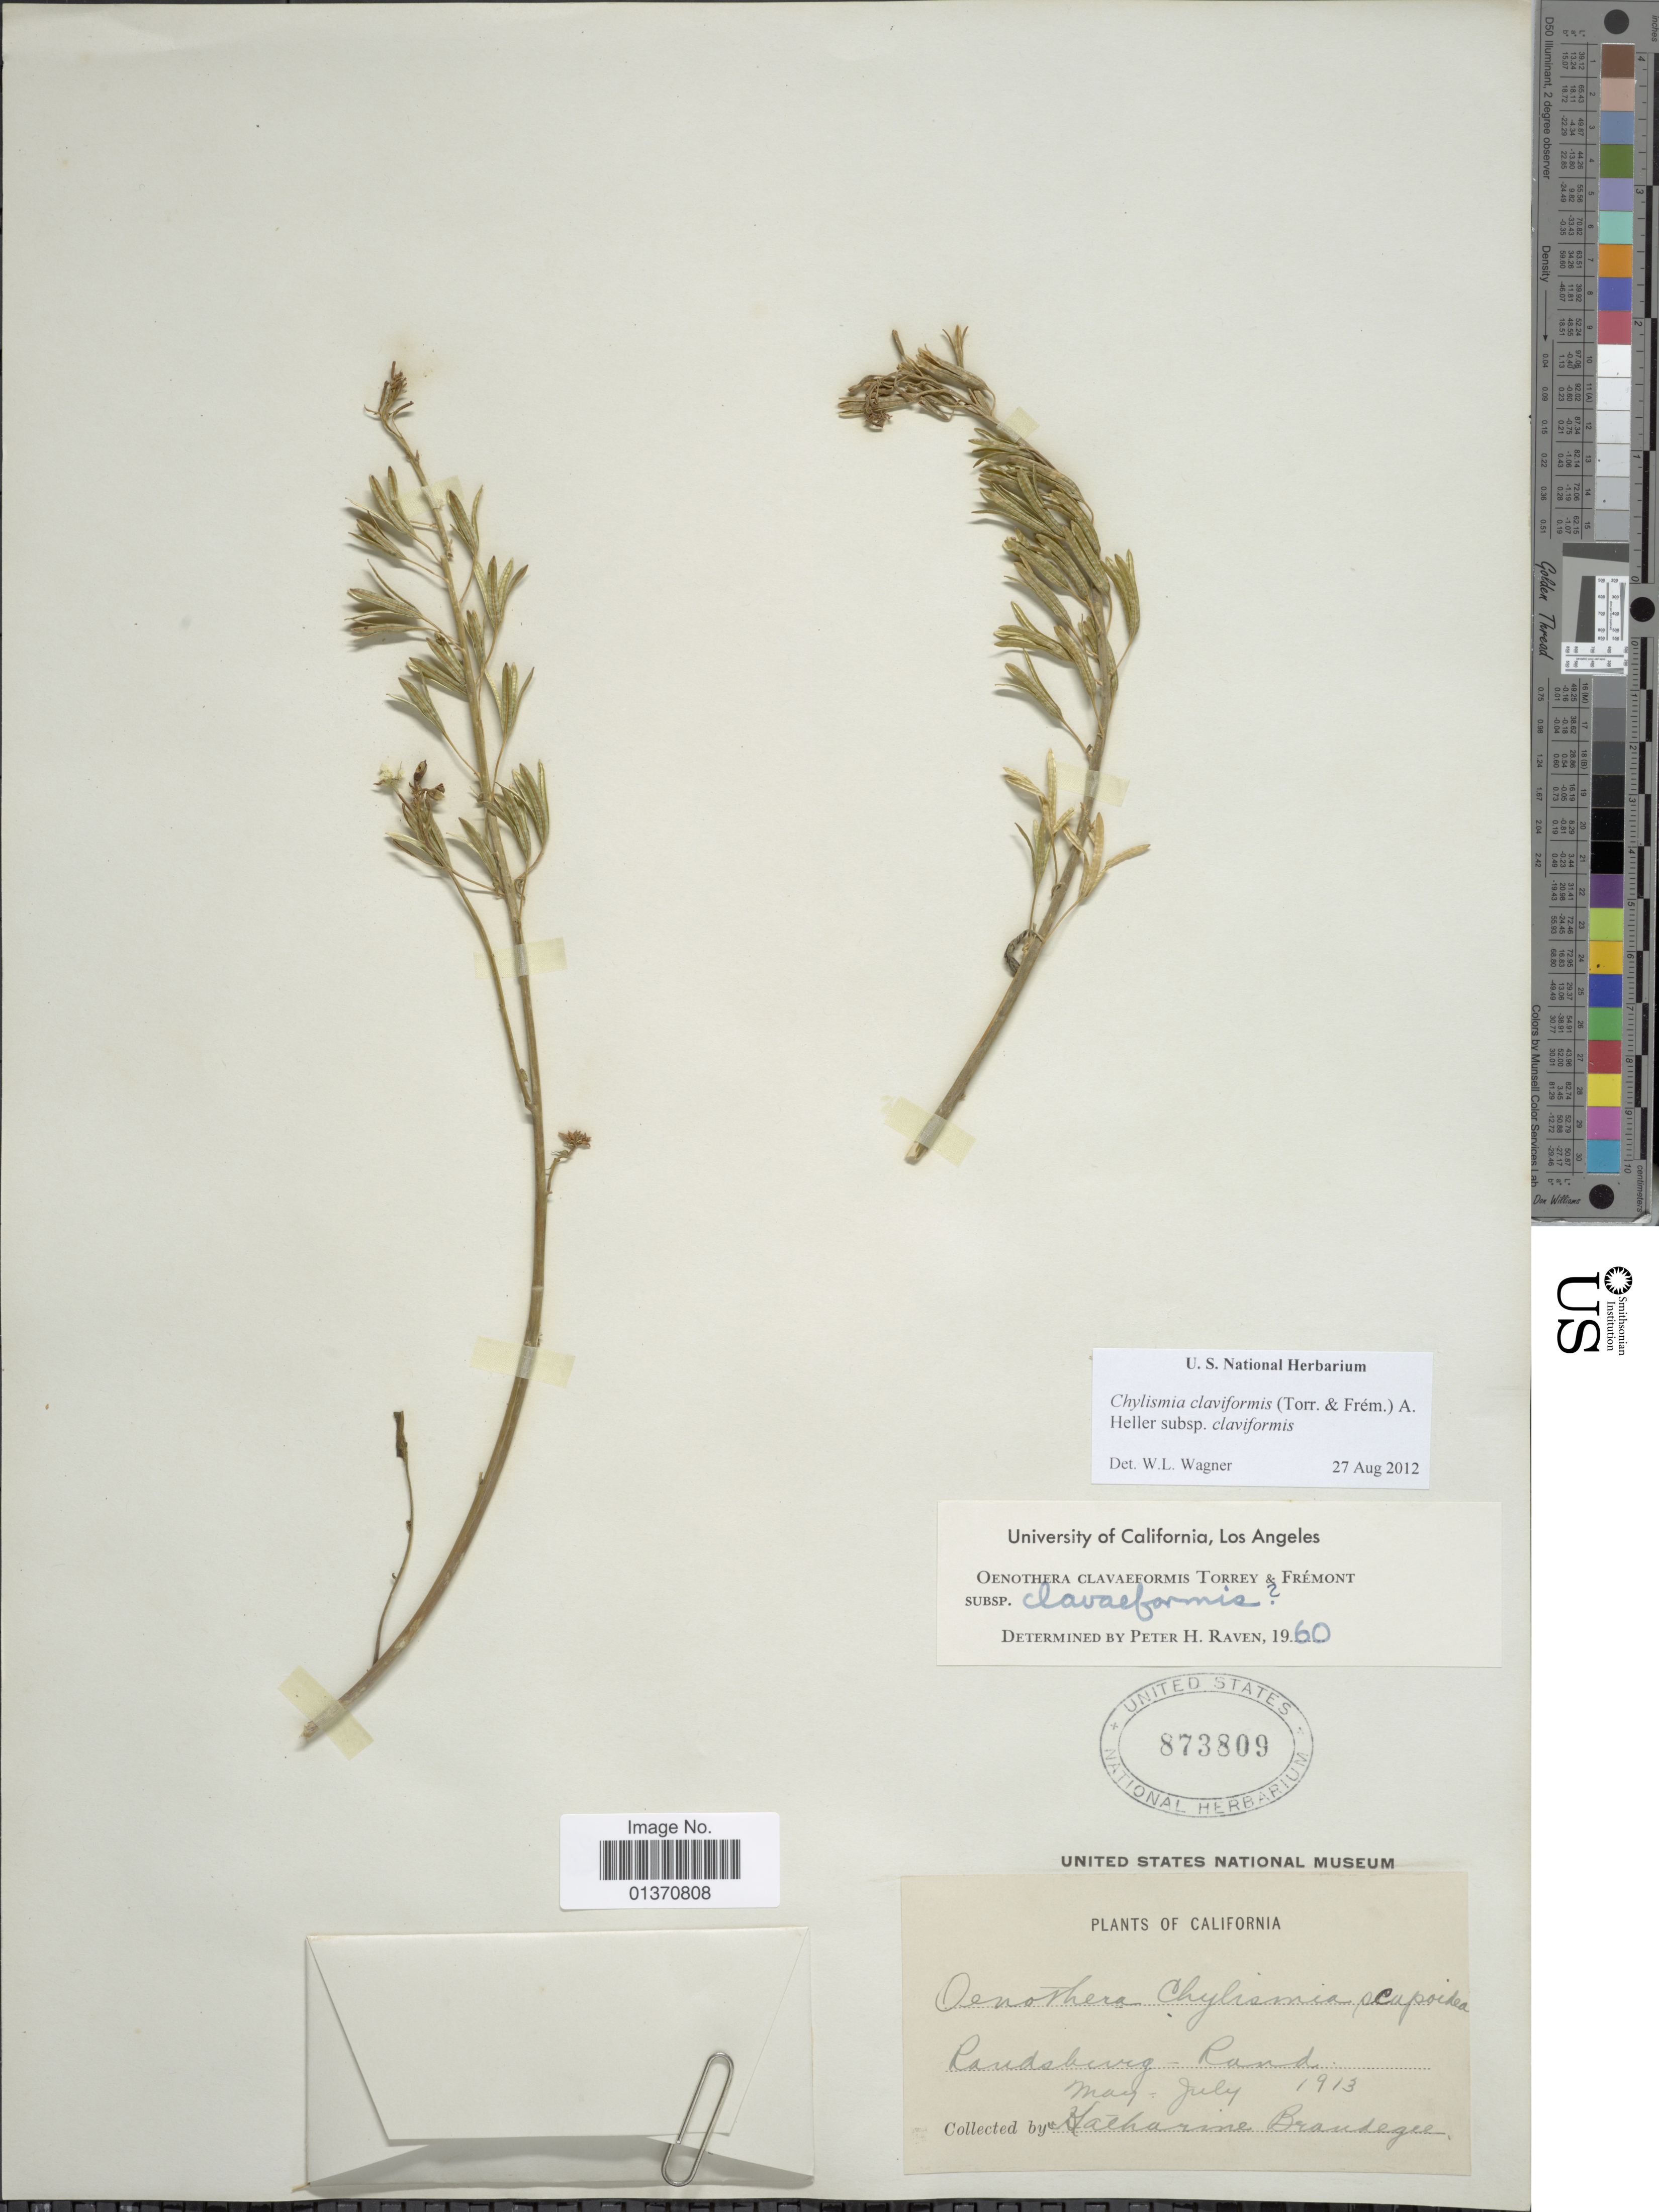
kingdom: Plantae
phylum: Tracheophyta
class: Magnoliopsida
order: Myrtales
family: Onagraceae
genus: Chylismia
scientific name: Chylismia claviformis subsp. claviformis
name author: (Torr. & Frém.) A. Heller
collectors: M. K. Brandegee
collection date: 1913-05/1913-07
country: United States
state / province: California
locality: Candsburg - Rand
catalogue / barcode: US 873809